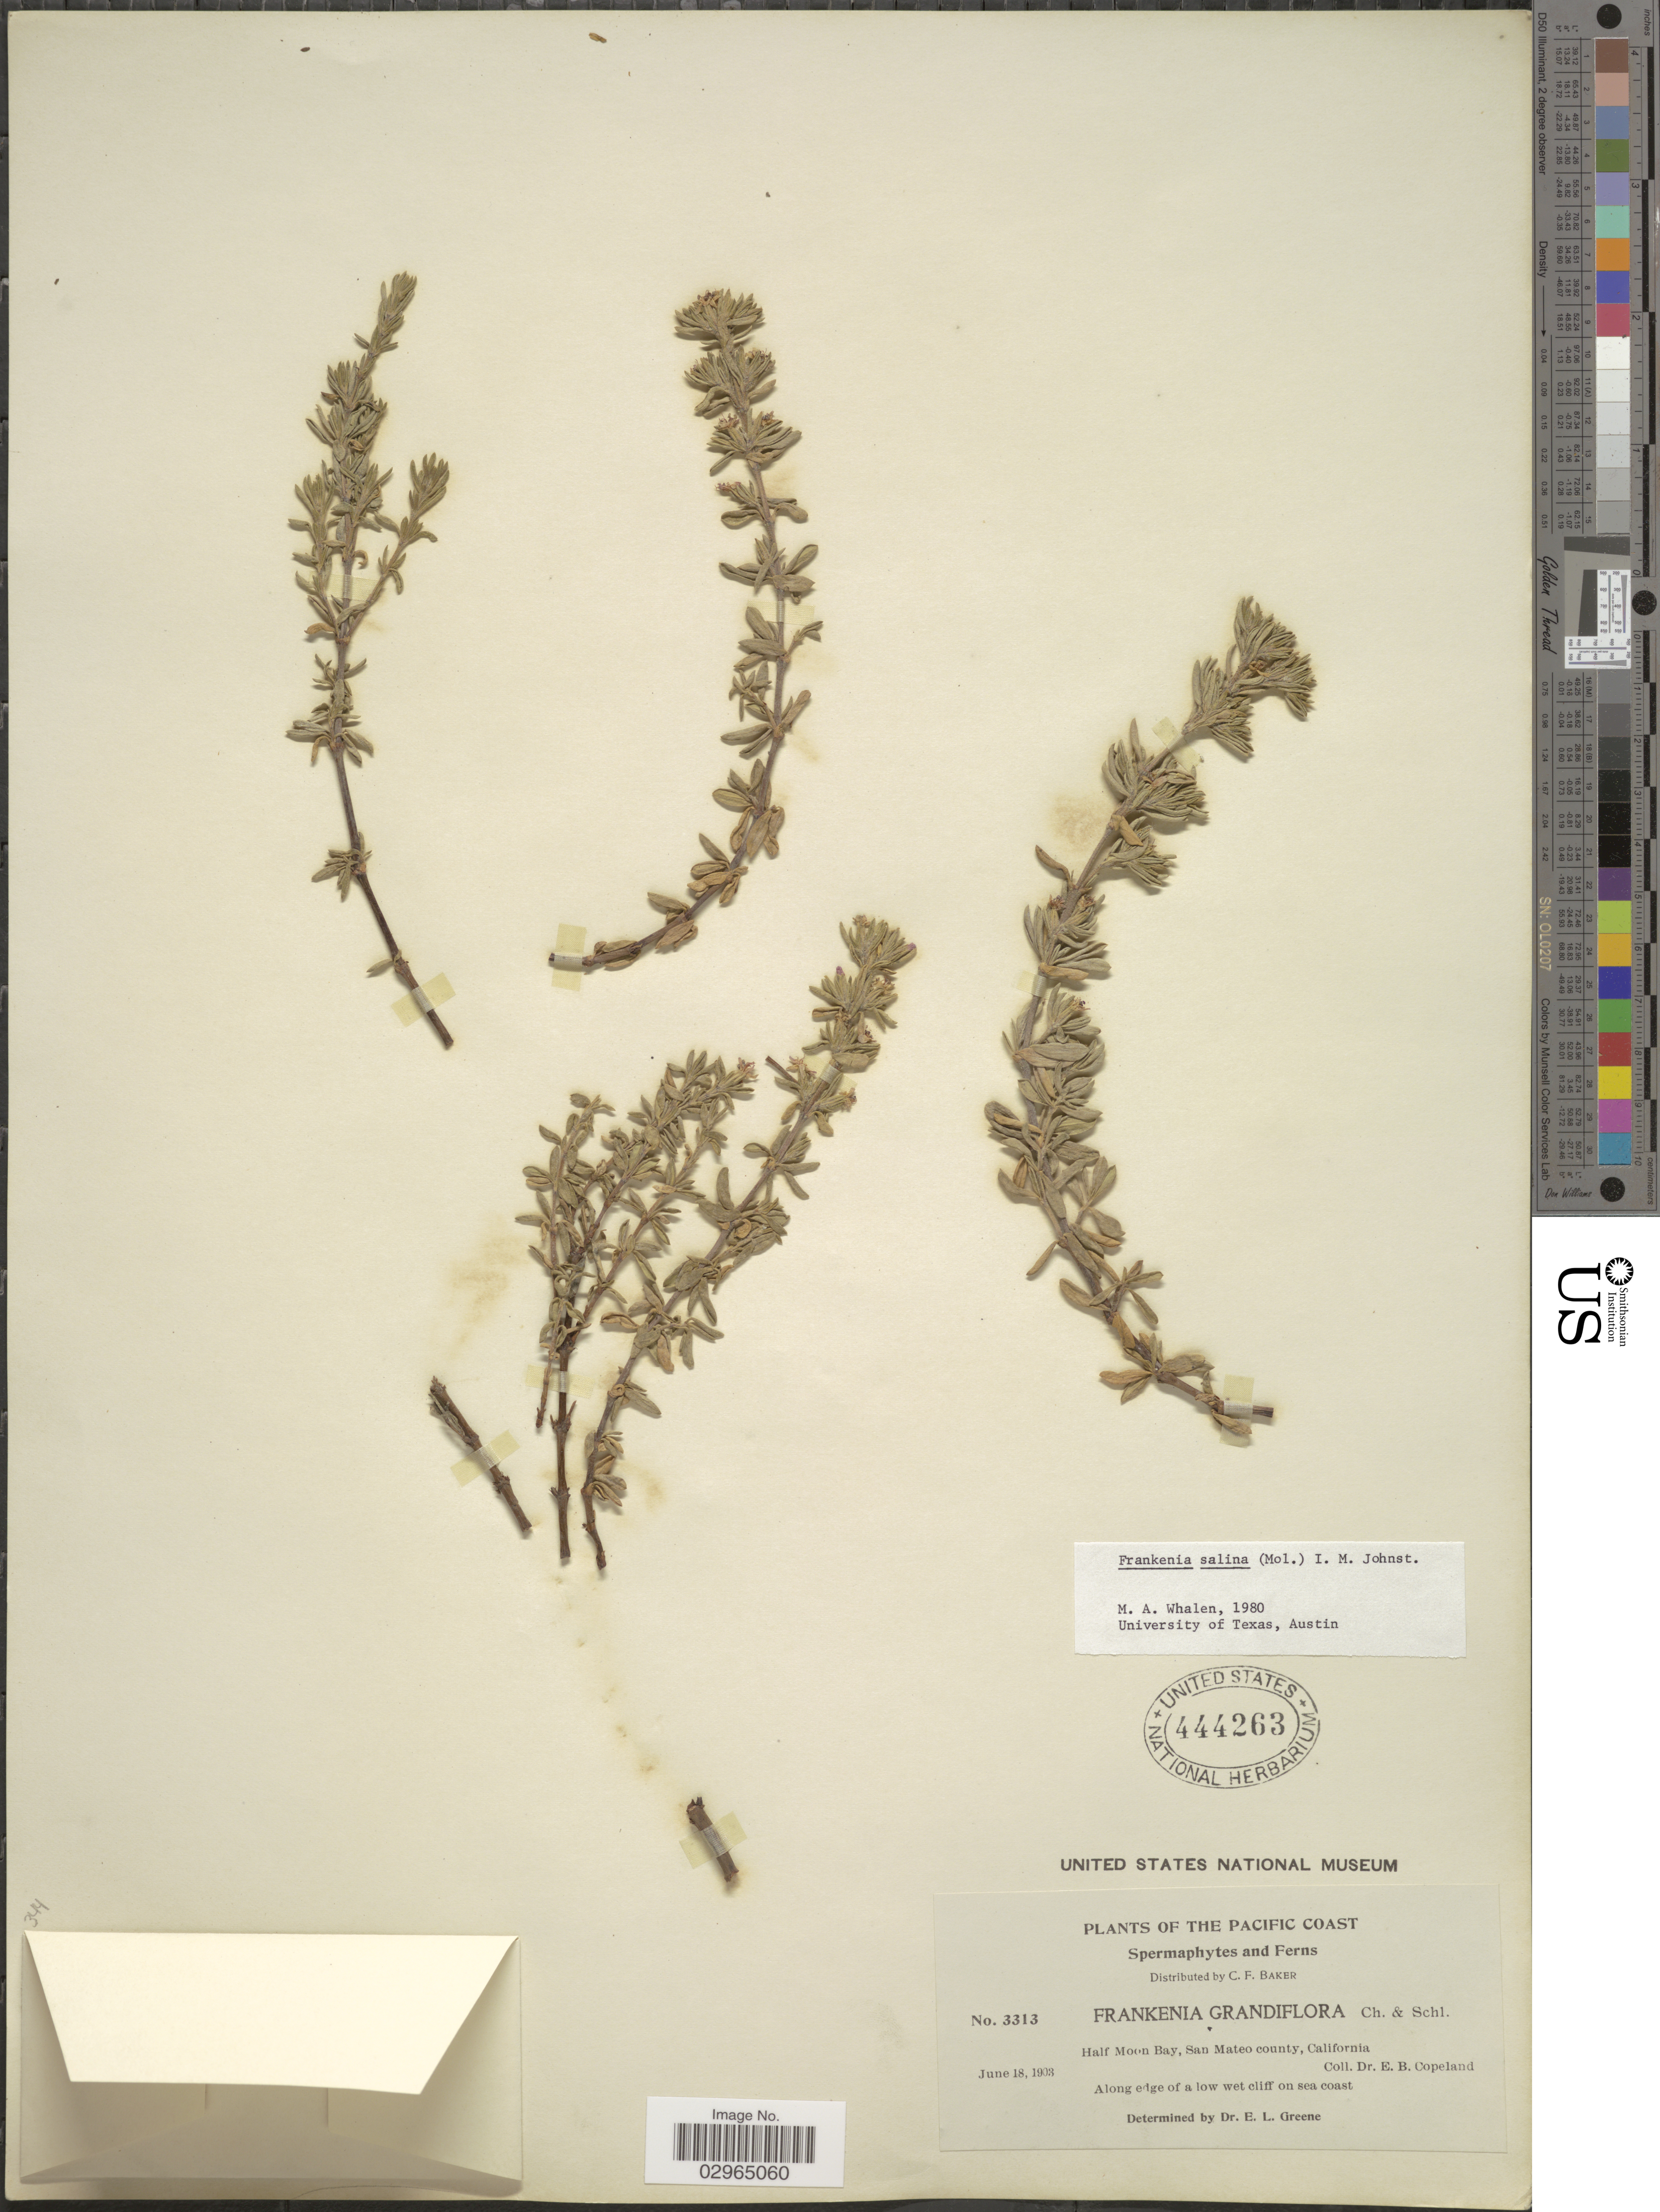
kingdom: Plantae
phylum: Tracheophyta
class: Magnoliopsida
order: Caryophyllales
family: Frankeniaceae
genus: Frankenia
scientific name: Frankenia salina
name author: (Molina) I.M. Johnst.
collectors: E. B. Copeland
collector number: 3313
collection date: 1903-06-18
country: United States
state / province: California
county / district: San Mateo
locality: The Pacific Coast. Half Moon Bay, San Mateo county. Along edge of a low wet cliff on sea coast.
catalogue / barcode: US 444263